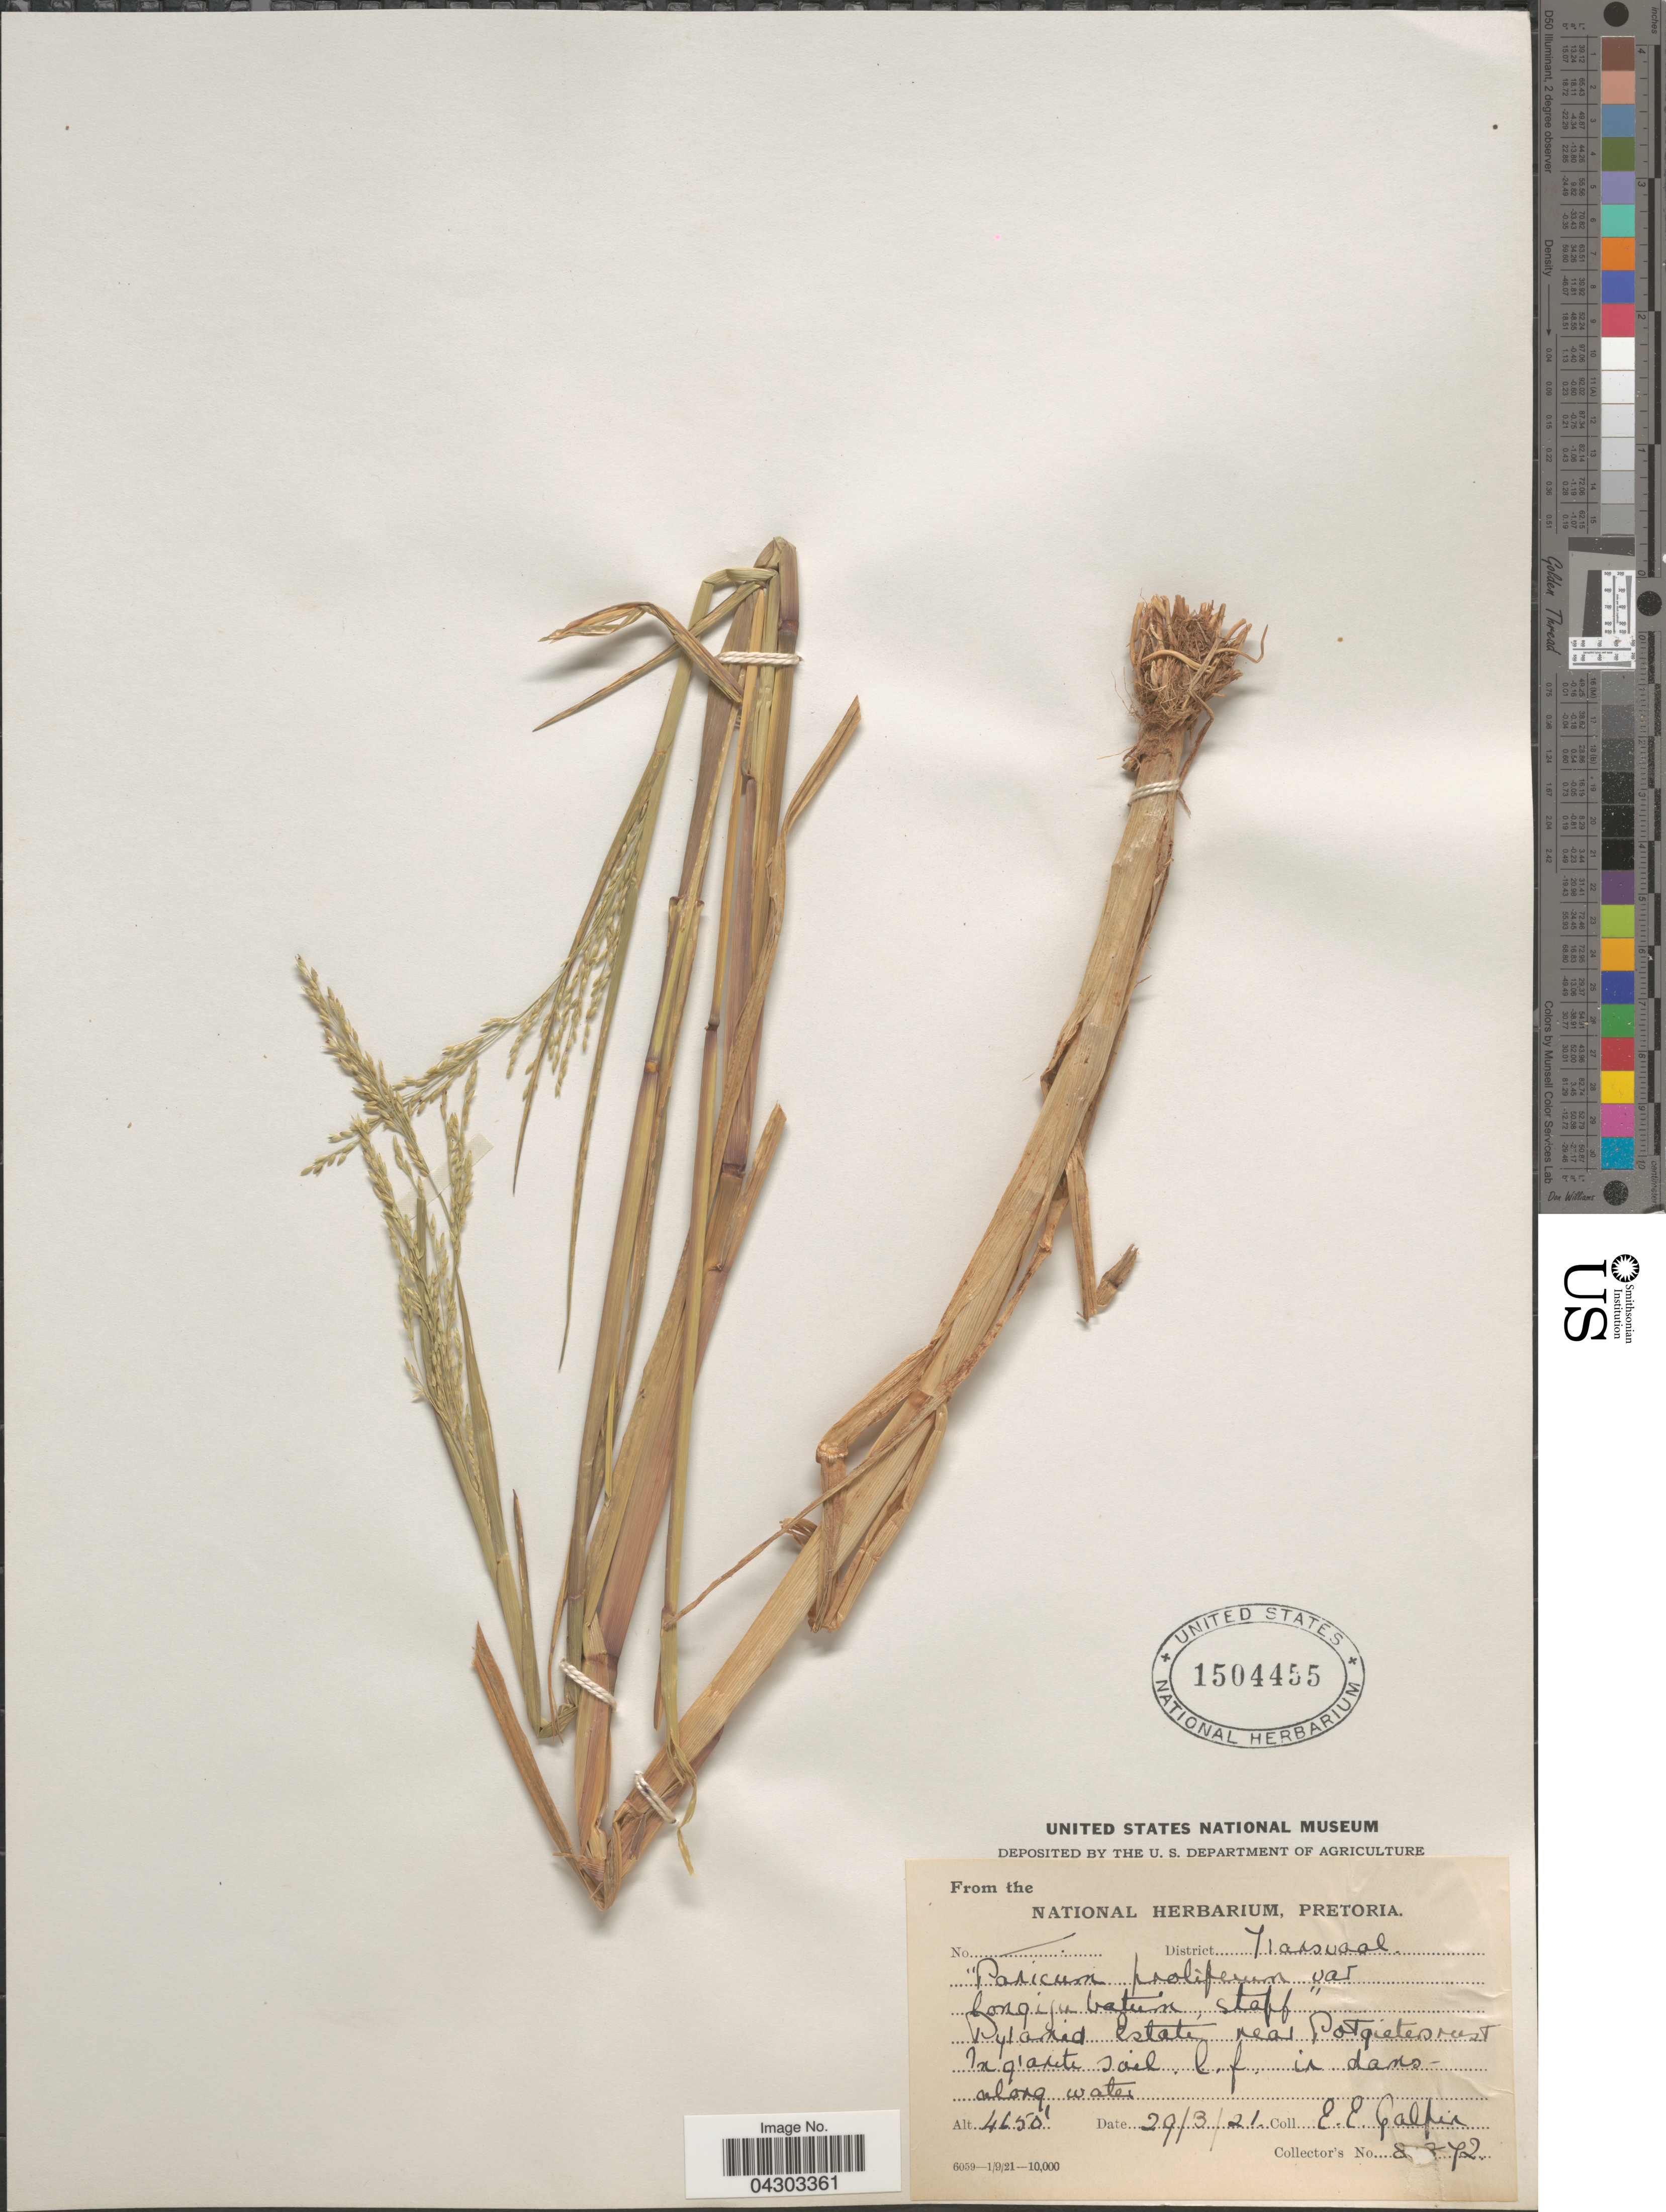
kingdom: Plantae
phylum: Tracheophyta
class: Liliopsida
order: Poales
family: Poaceae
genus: Panicum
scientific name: Panicum antidotale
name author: Retz.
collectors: E. Galpin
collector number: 8!72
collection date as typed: Transcribed d/m/y: 29/3/21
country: South Africa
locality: District Transvaal. Pyramid Estate near Potgietersrust.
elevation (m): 1417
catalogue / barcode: US 1504455